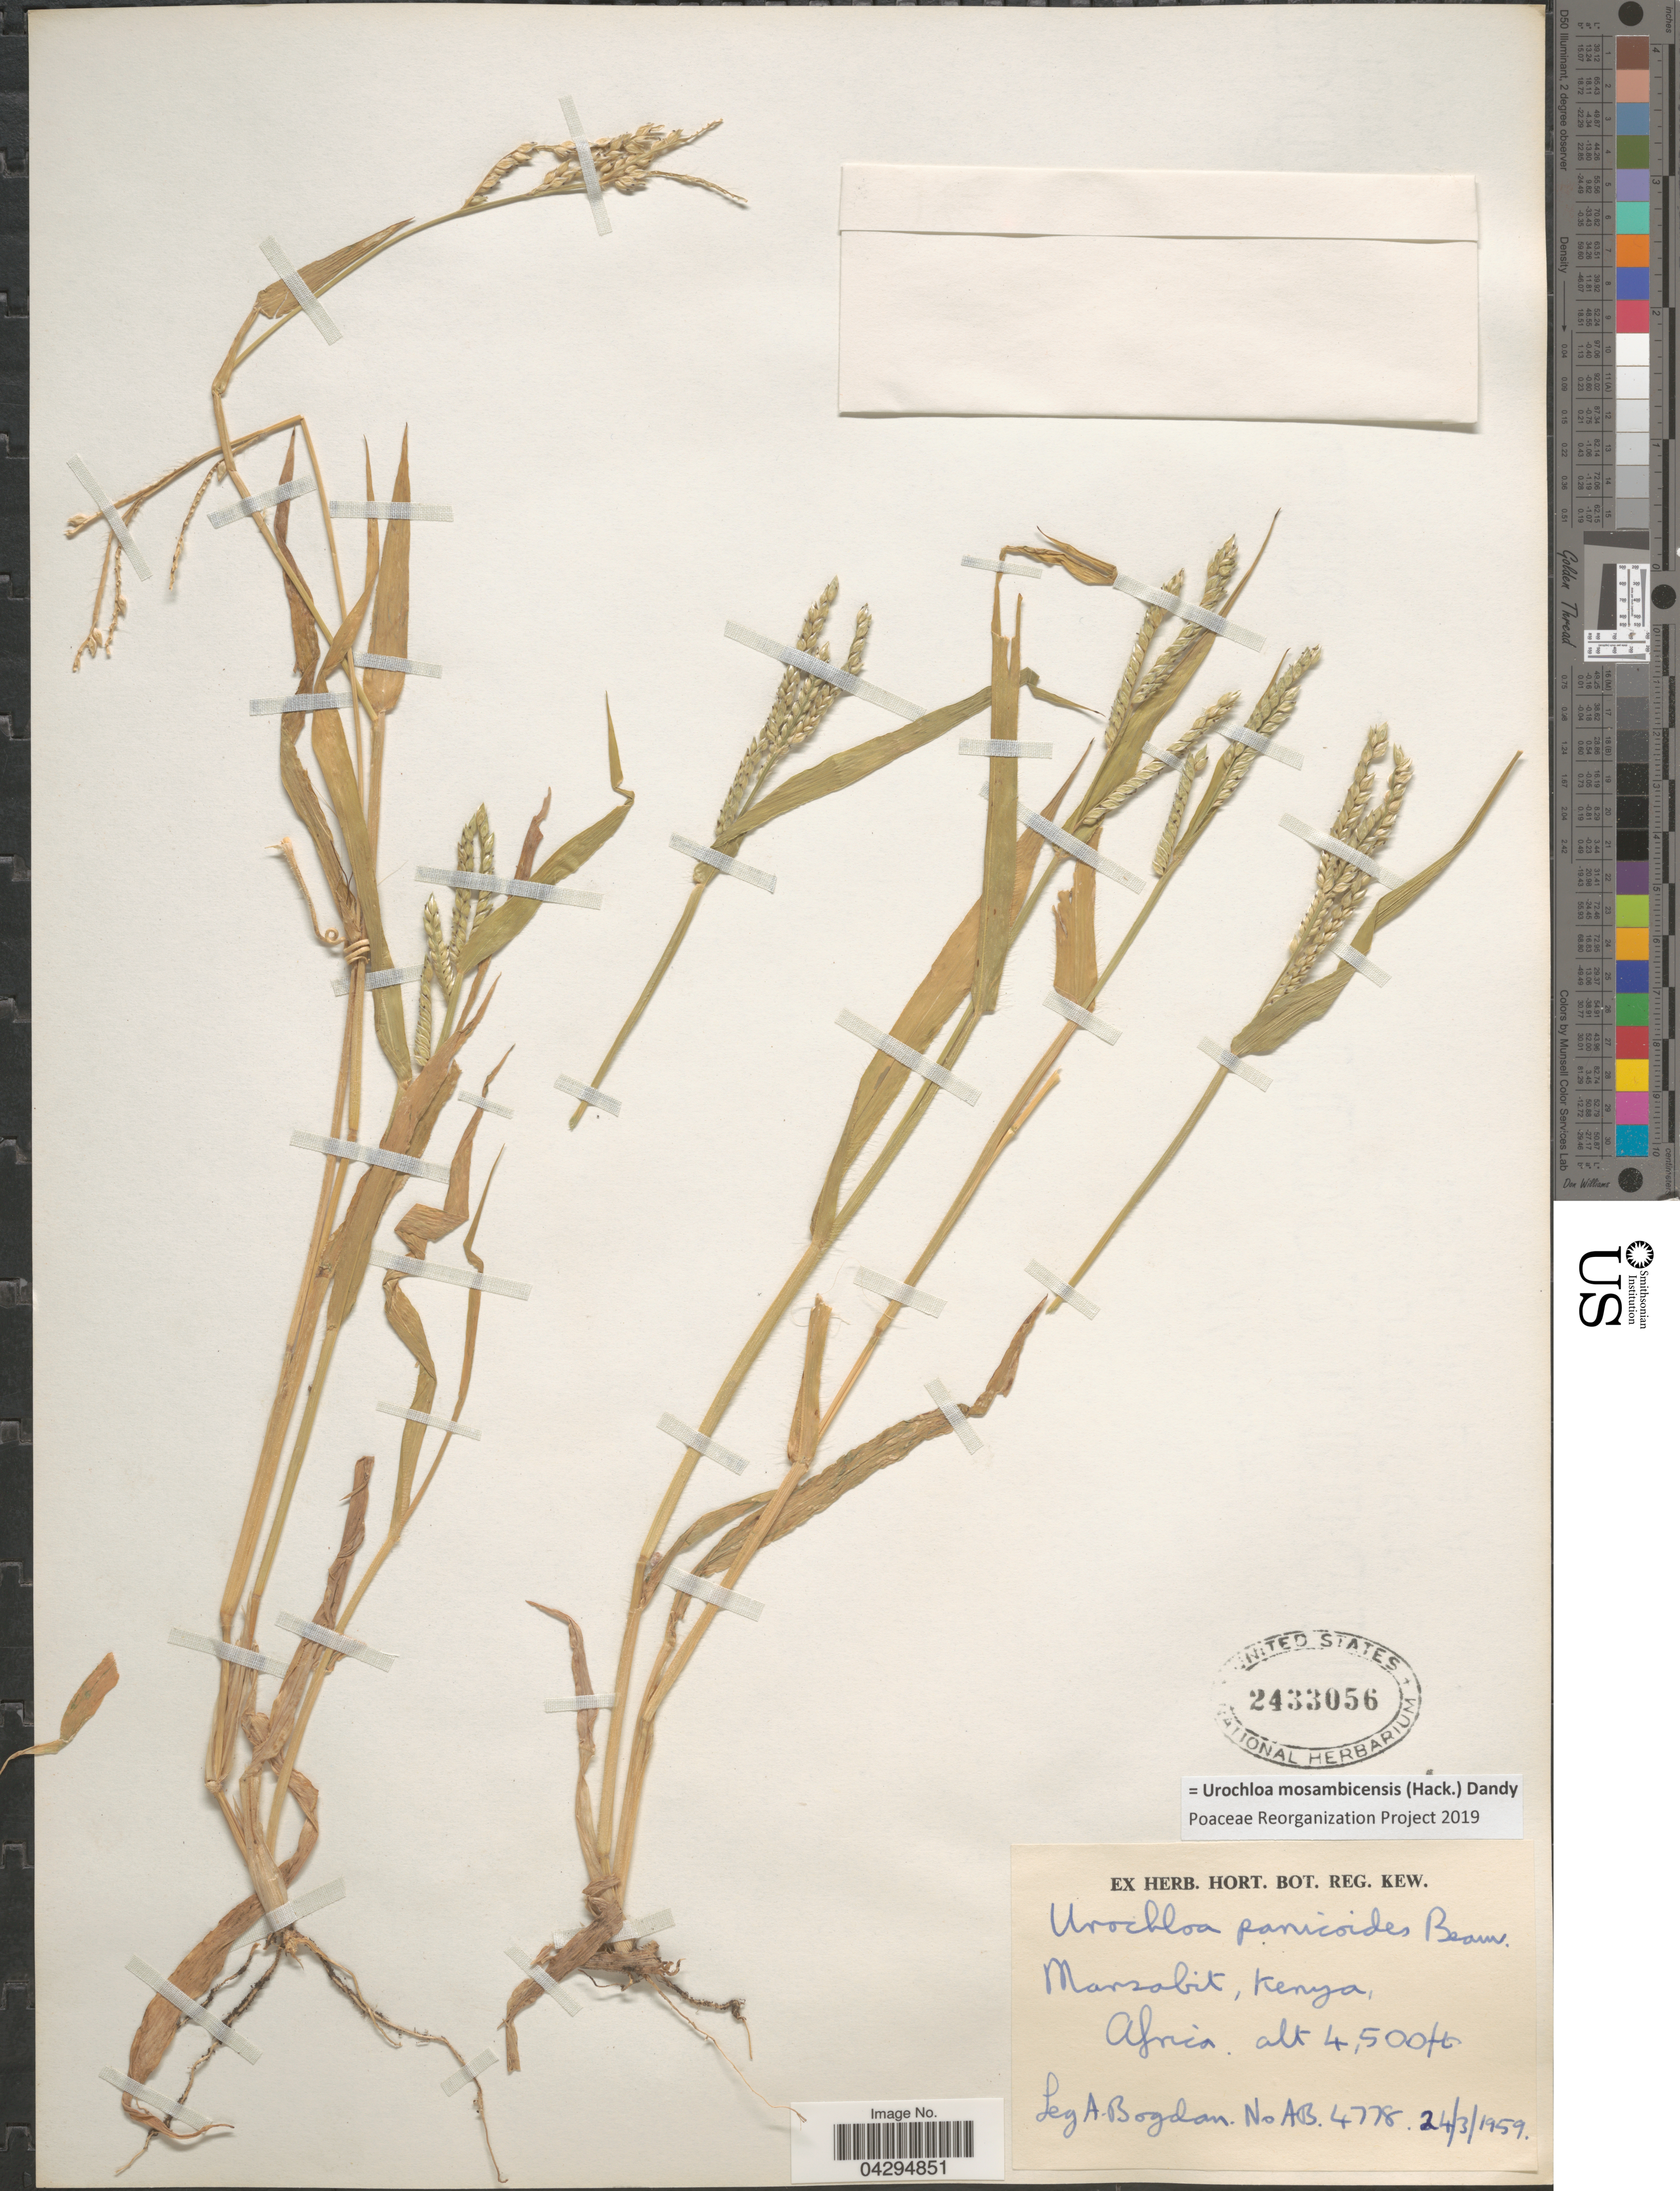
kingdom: Plantae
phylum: Tracheophyta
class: Liliopsida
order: Poales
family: Poaceae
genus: Urochloa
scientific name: Urochloa mosambicensis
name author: (Hack.) Dandy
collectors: A. Bogdan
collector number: AB4778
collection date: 1959-03-24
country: Kenya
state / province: Marsabit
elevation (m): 1372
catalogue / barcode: US 2433056